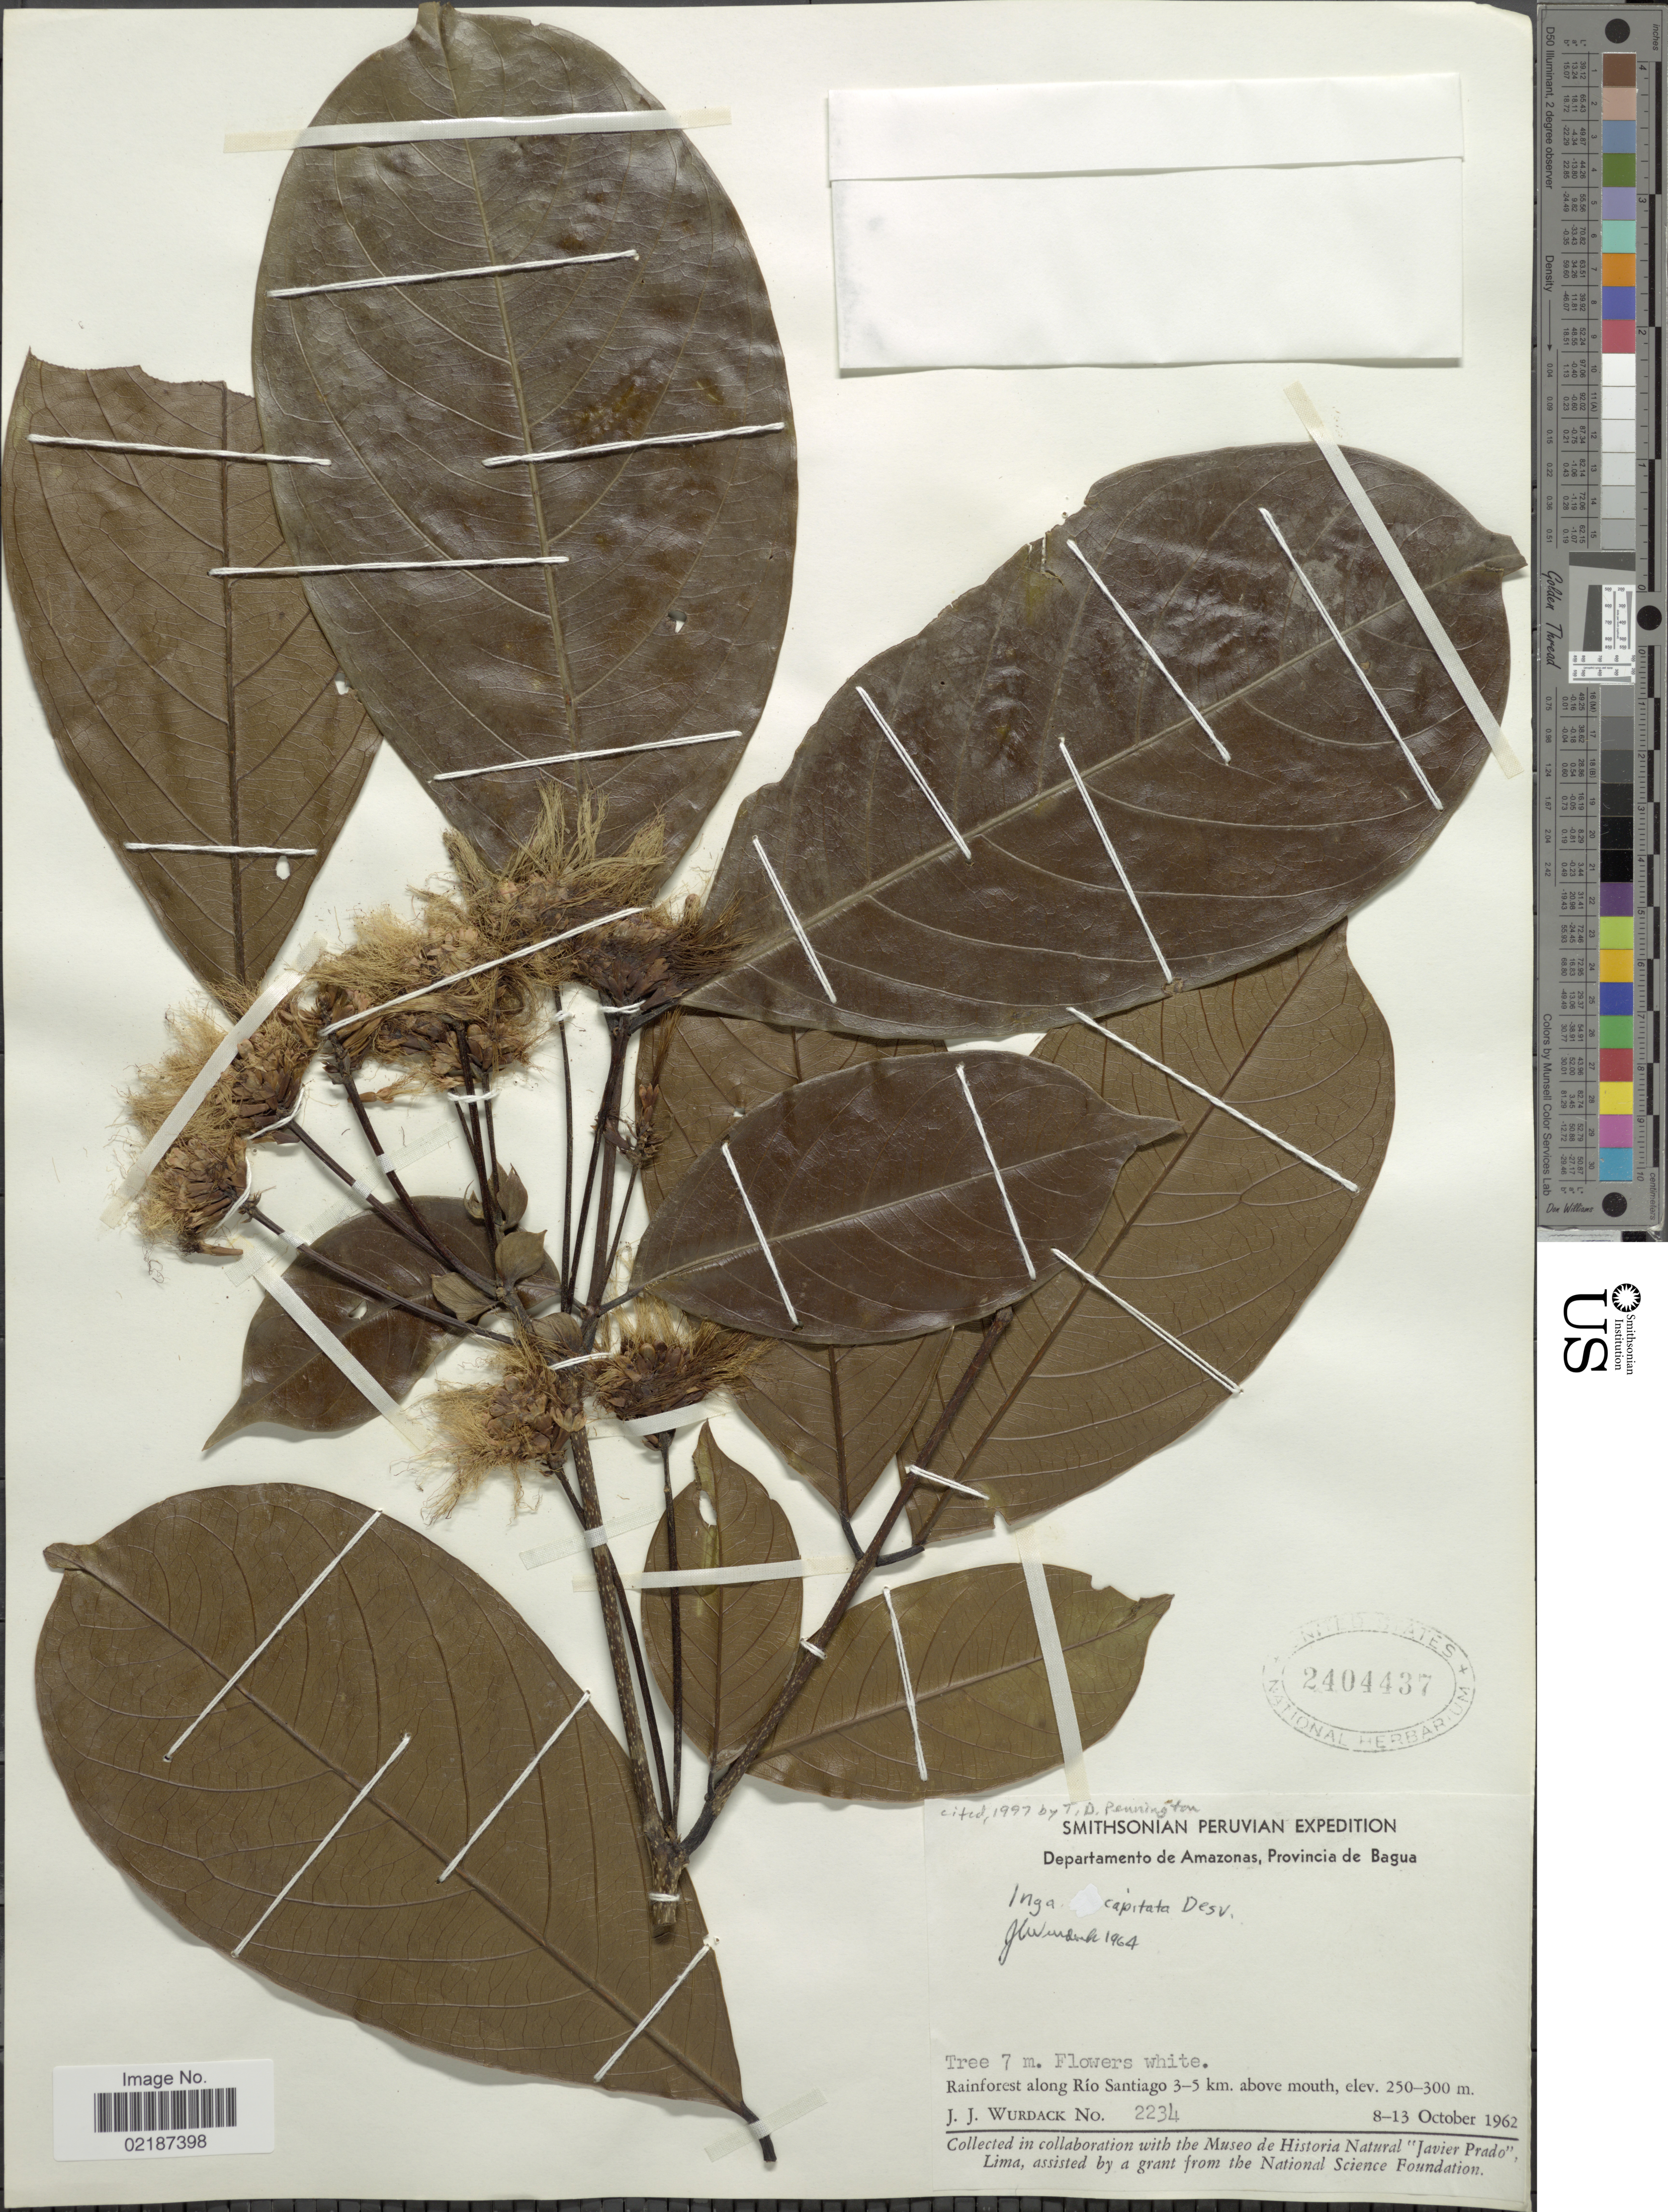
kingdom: Plantae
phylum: Tracheophyta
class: Magnoliopsida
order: Fabales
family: Fabaceae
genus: Inga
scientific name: Inga capitata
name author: Desv.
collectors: J. J. Wurdack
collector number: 2234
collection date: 1962-10-08/1962-10-13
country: Peru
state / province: Amazonas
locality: Provincio de BAgua, rainforest along Río Santiago 3-5 km. above mouth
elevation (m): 250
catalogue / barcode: US 2404437